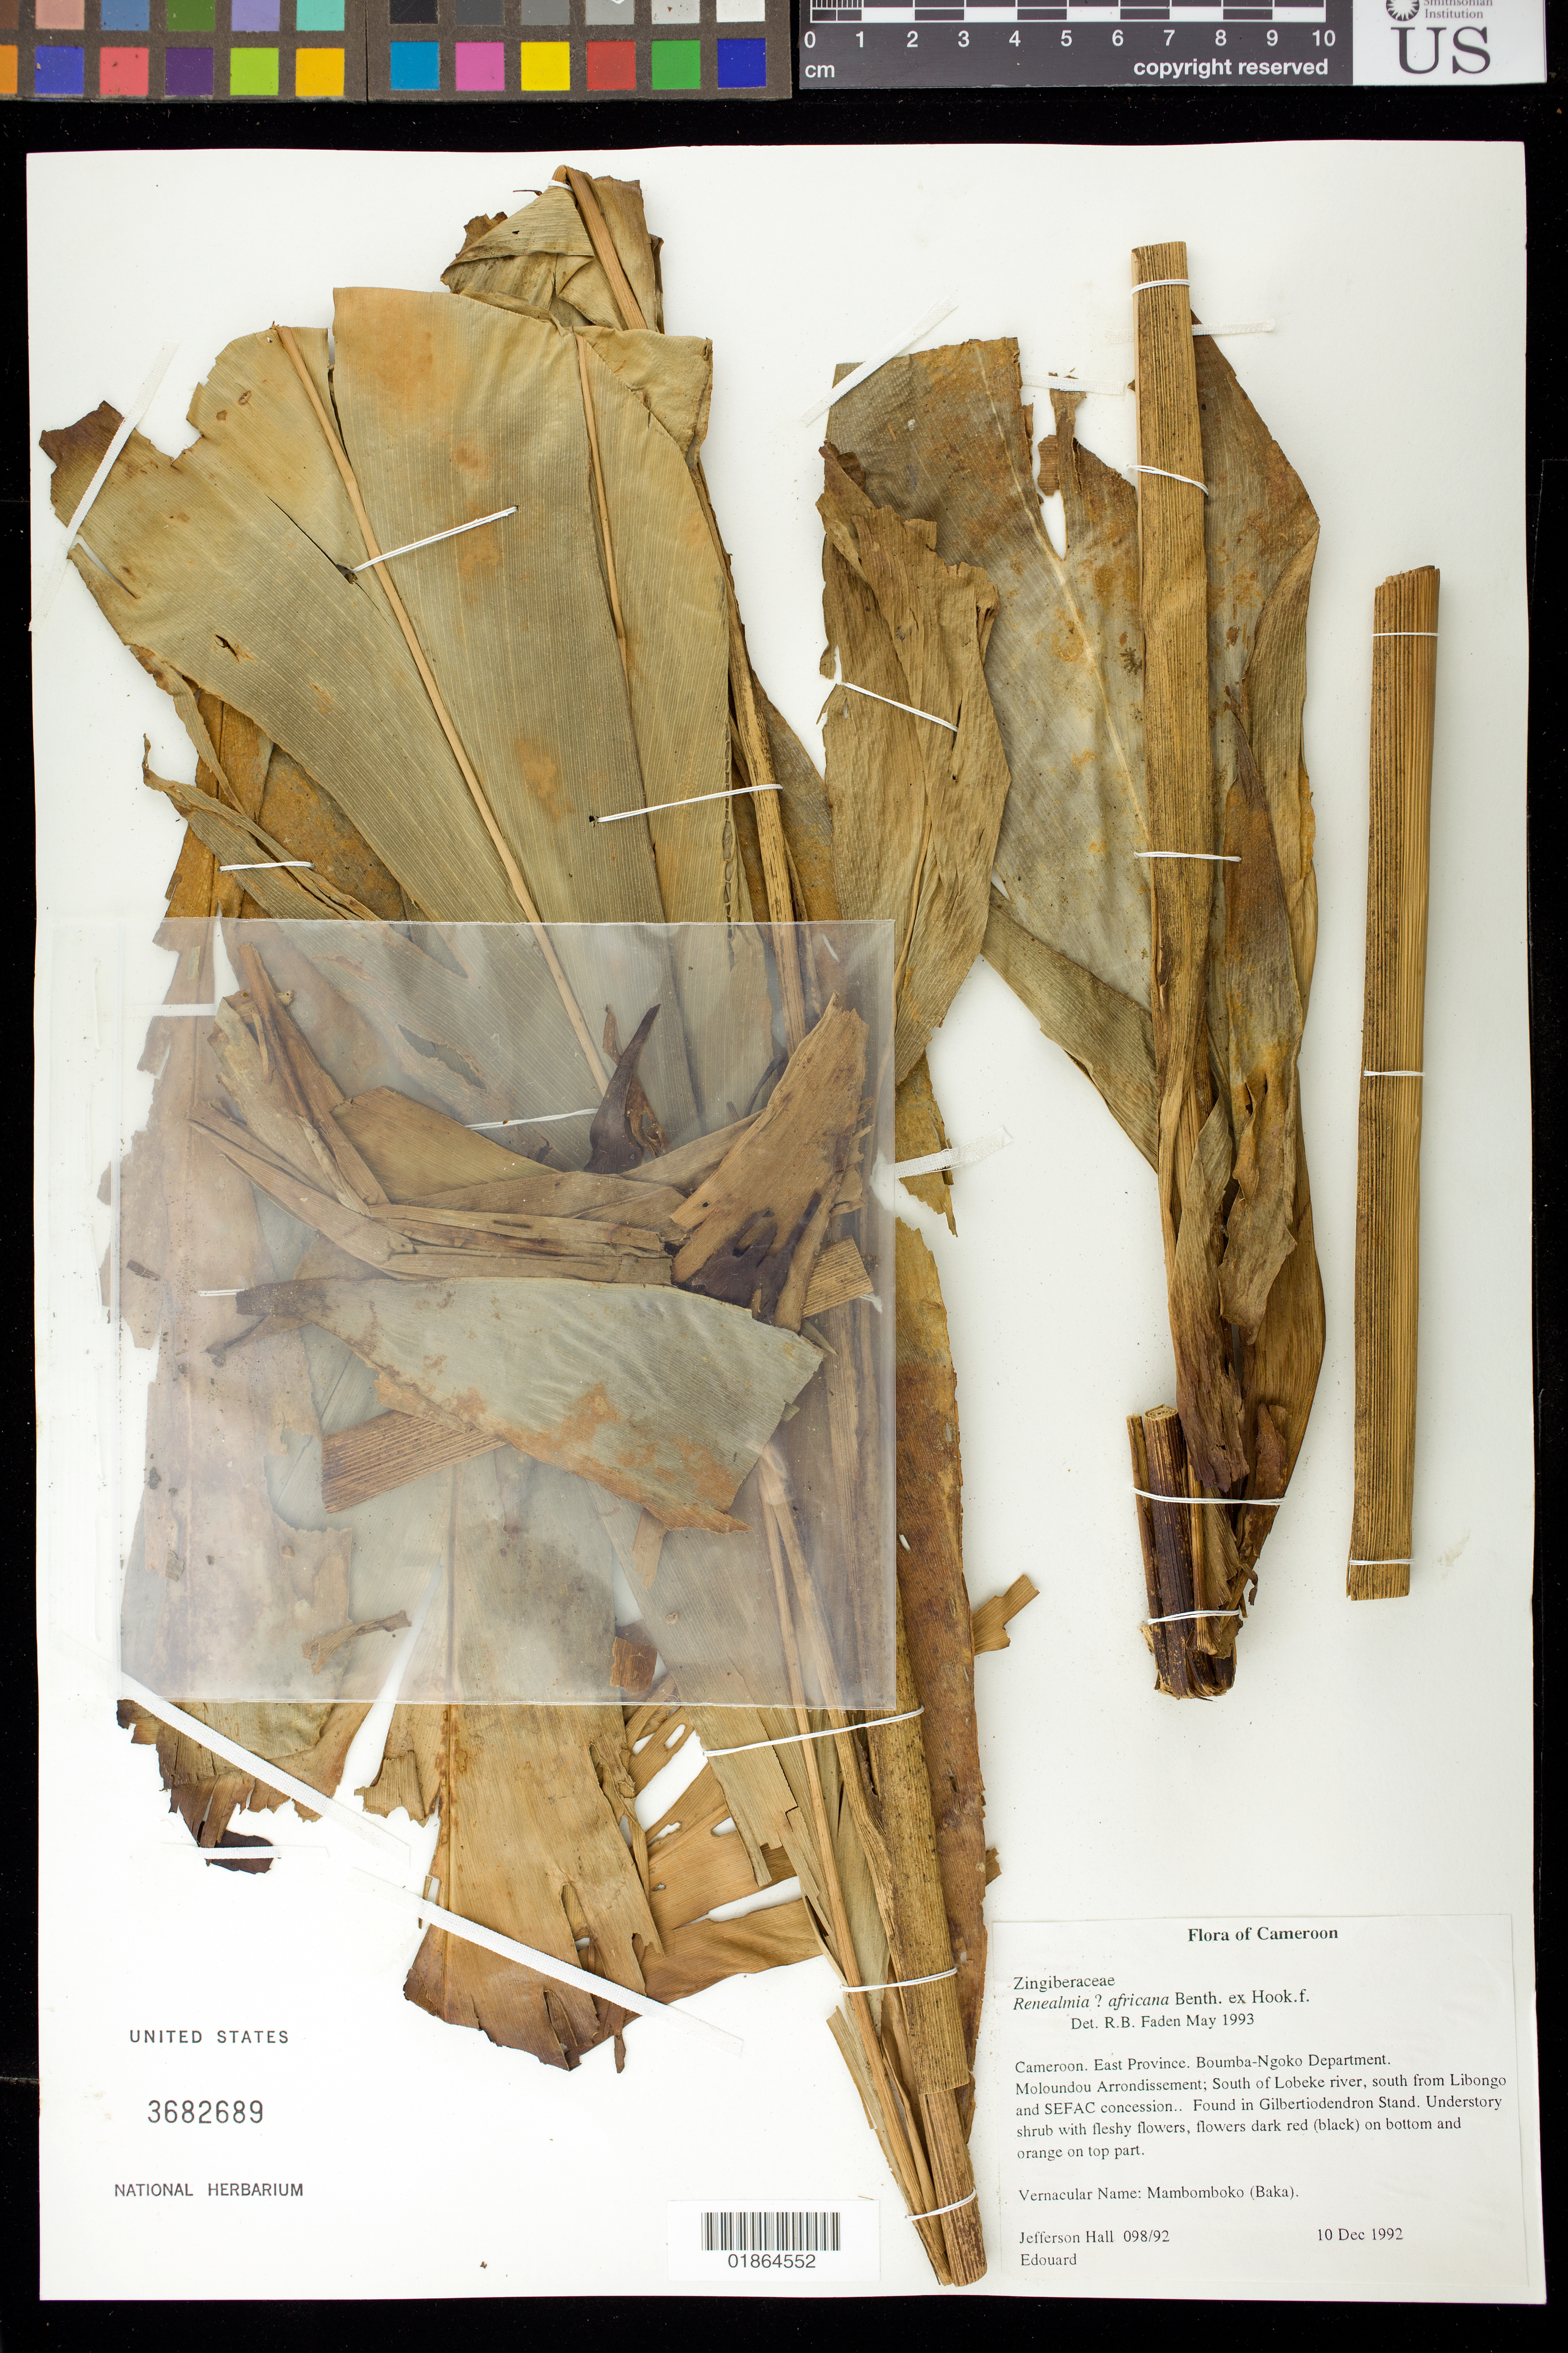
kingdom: Plantae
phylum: Tracheophyta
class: Liliopsida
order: Zingiberales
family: Zingiberaceae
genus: Renealmia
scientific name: Renealmia africana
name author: Benth.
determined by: Faden, Robert B., (US), Smithsonian Institution - National Museum of Natural History (UNITED STATES)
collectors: J. Hall & -. Edouard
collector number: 098/92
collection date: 1992-12-10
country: Cameroon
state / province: Est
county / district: Boumba-ngoko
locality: Moloundou Arrondissement; South of Lobeke river, south from Libongo and SEFAC concession.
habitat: Found in Gilbertiodendron Stand.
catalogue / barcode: US 3682689